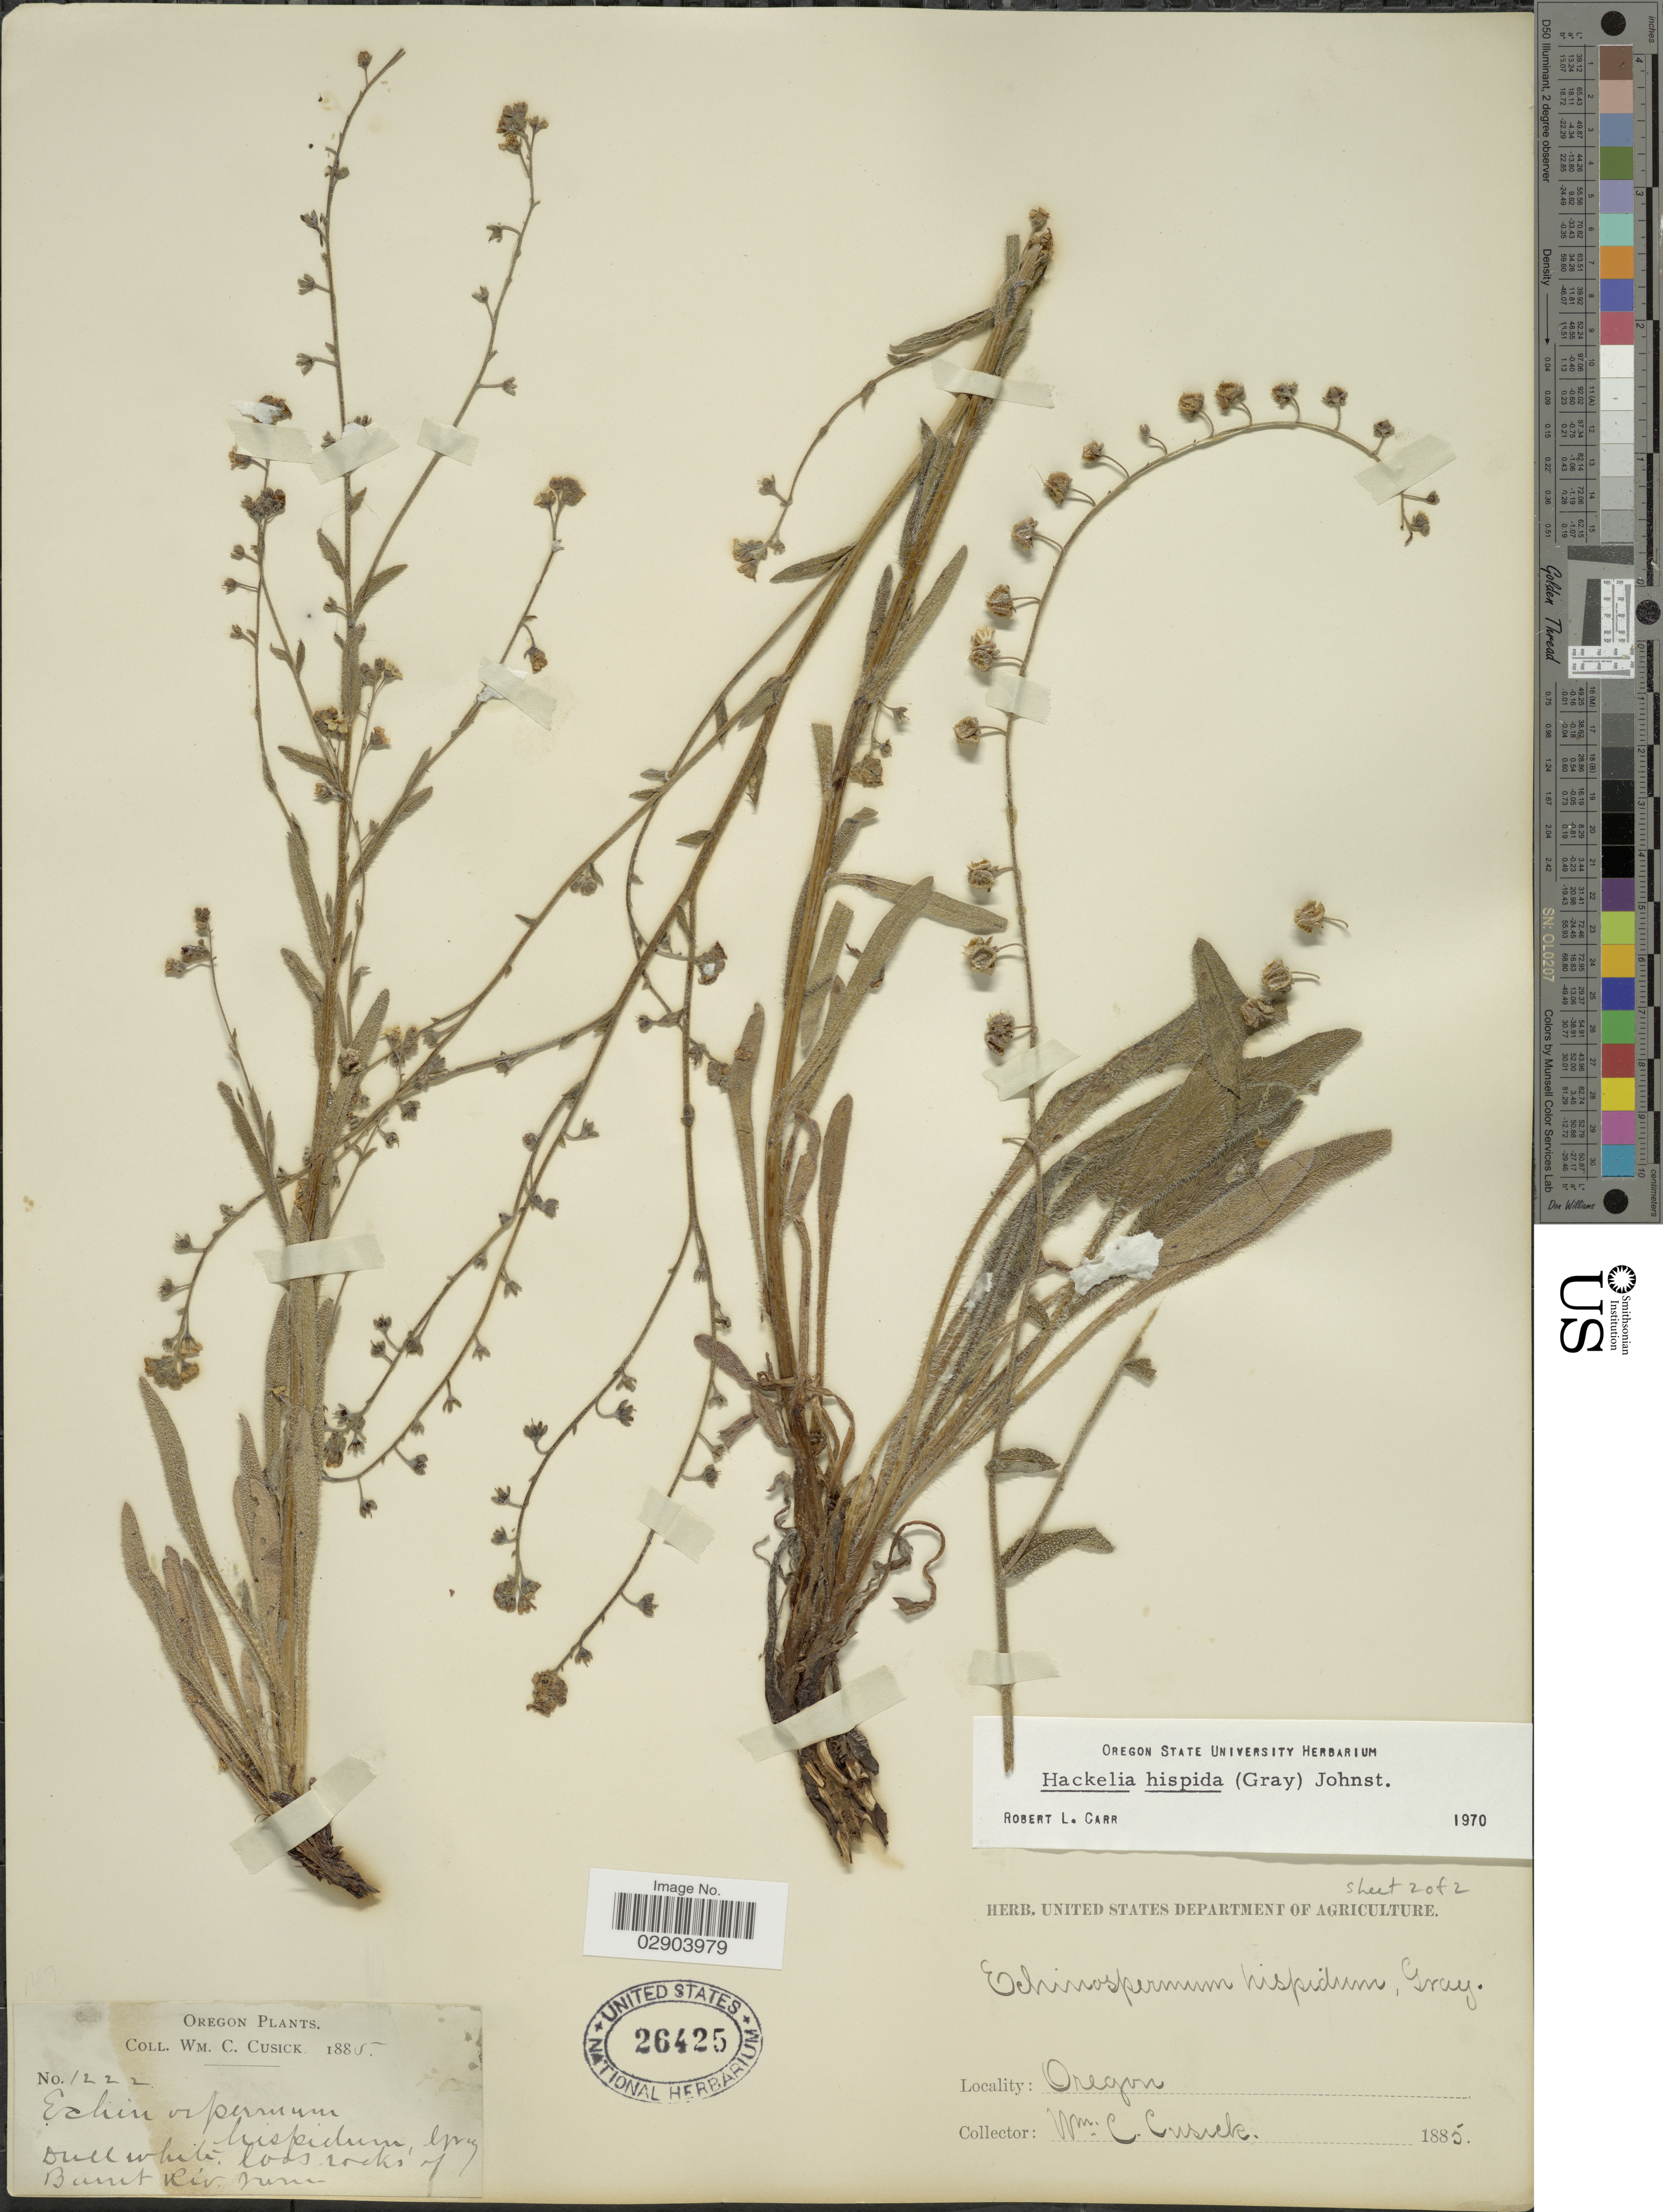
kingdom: Plantae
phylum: Tracheophyta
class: Magnoliopsida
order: Boraginales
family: Boraginaceae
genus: Hackelia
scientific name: Hackelia hispida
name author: (A. Gray) I.M. Johnst.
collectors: W. C. Cusick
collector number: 1222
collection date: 1885-06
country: United States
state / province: Oregon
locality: Burnt Riv.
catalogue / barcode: US 26425